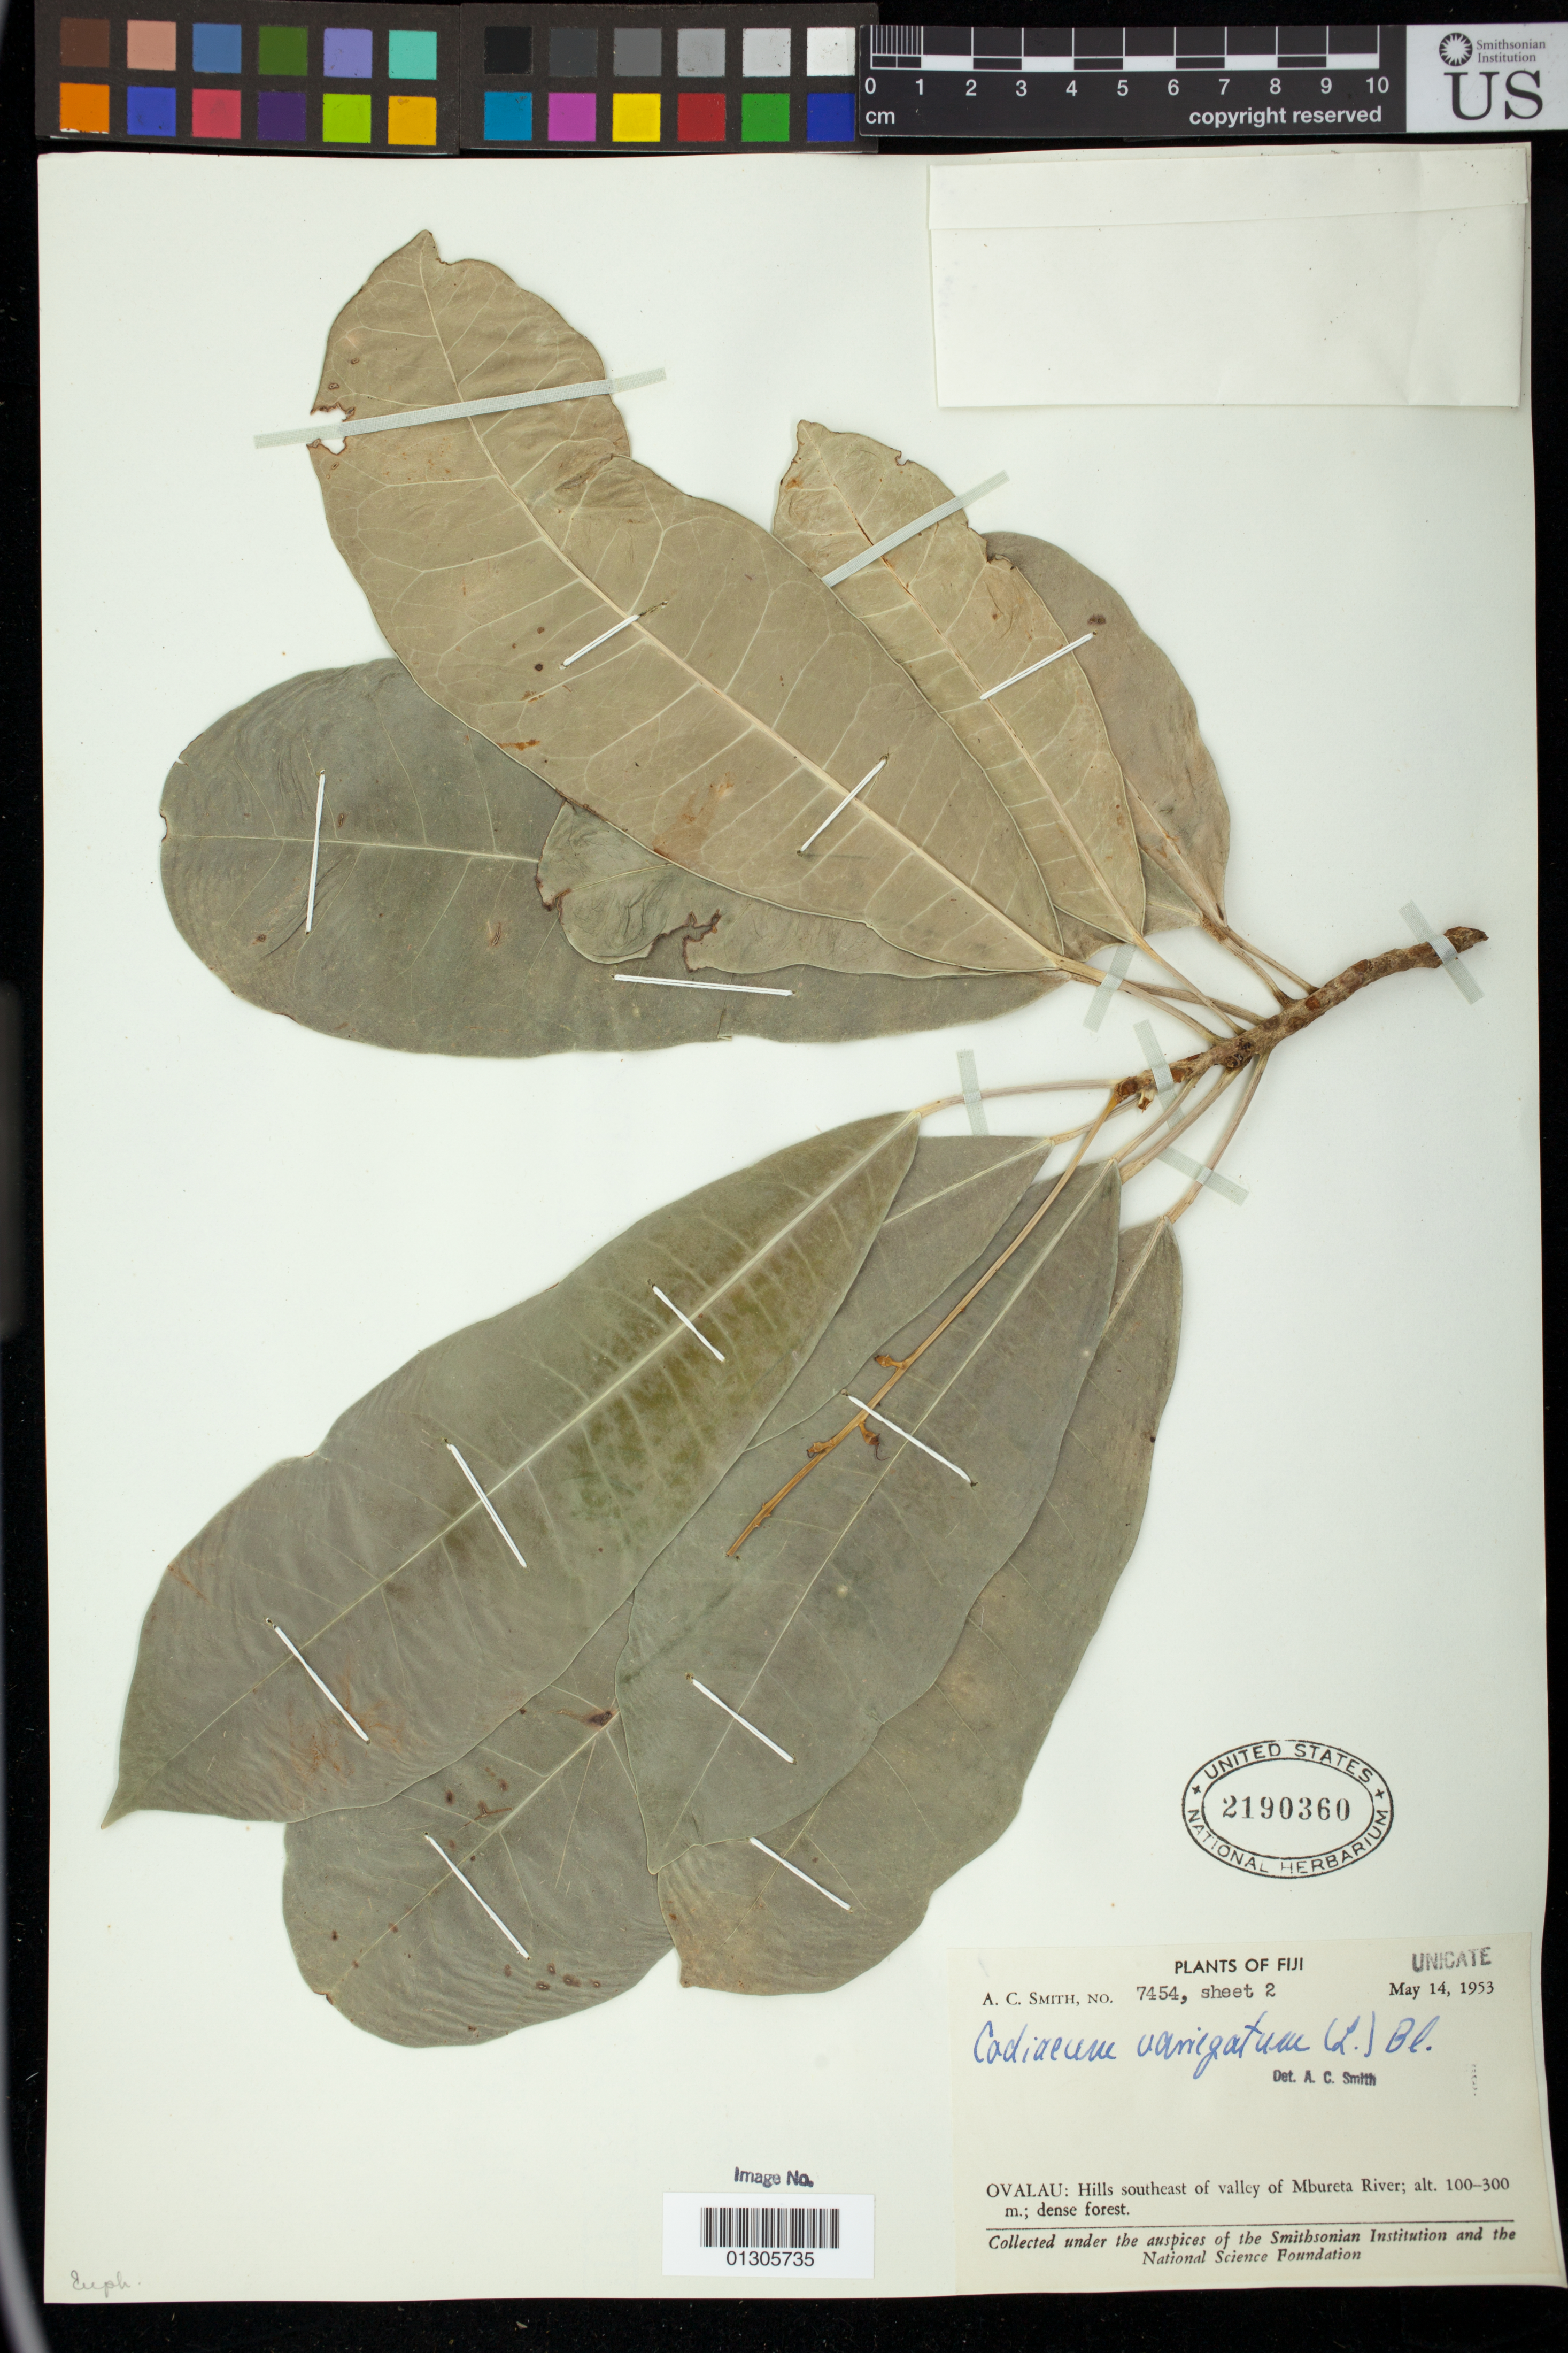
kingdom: Plantae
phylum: Tracheophyta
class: Magnoliopsida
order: Malpighiales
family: Euphorbiaceae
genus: Codiaeum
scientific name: Codiaeum variegatum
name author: (L.) Rumph. ex A. Juss.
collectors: A. C. Smith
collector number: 7454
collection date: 1953-05-14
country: Fiji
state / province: Central Division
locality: Ovalau: Hills southeast of valley of Mbureta River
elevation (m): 100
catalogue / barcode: US 2190360